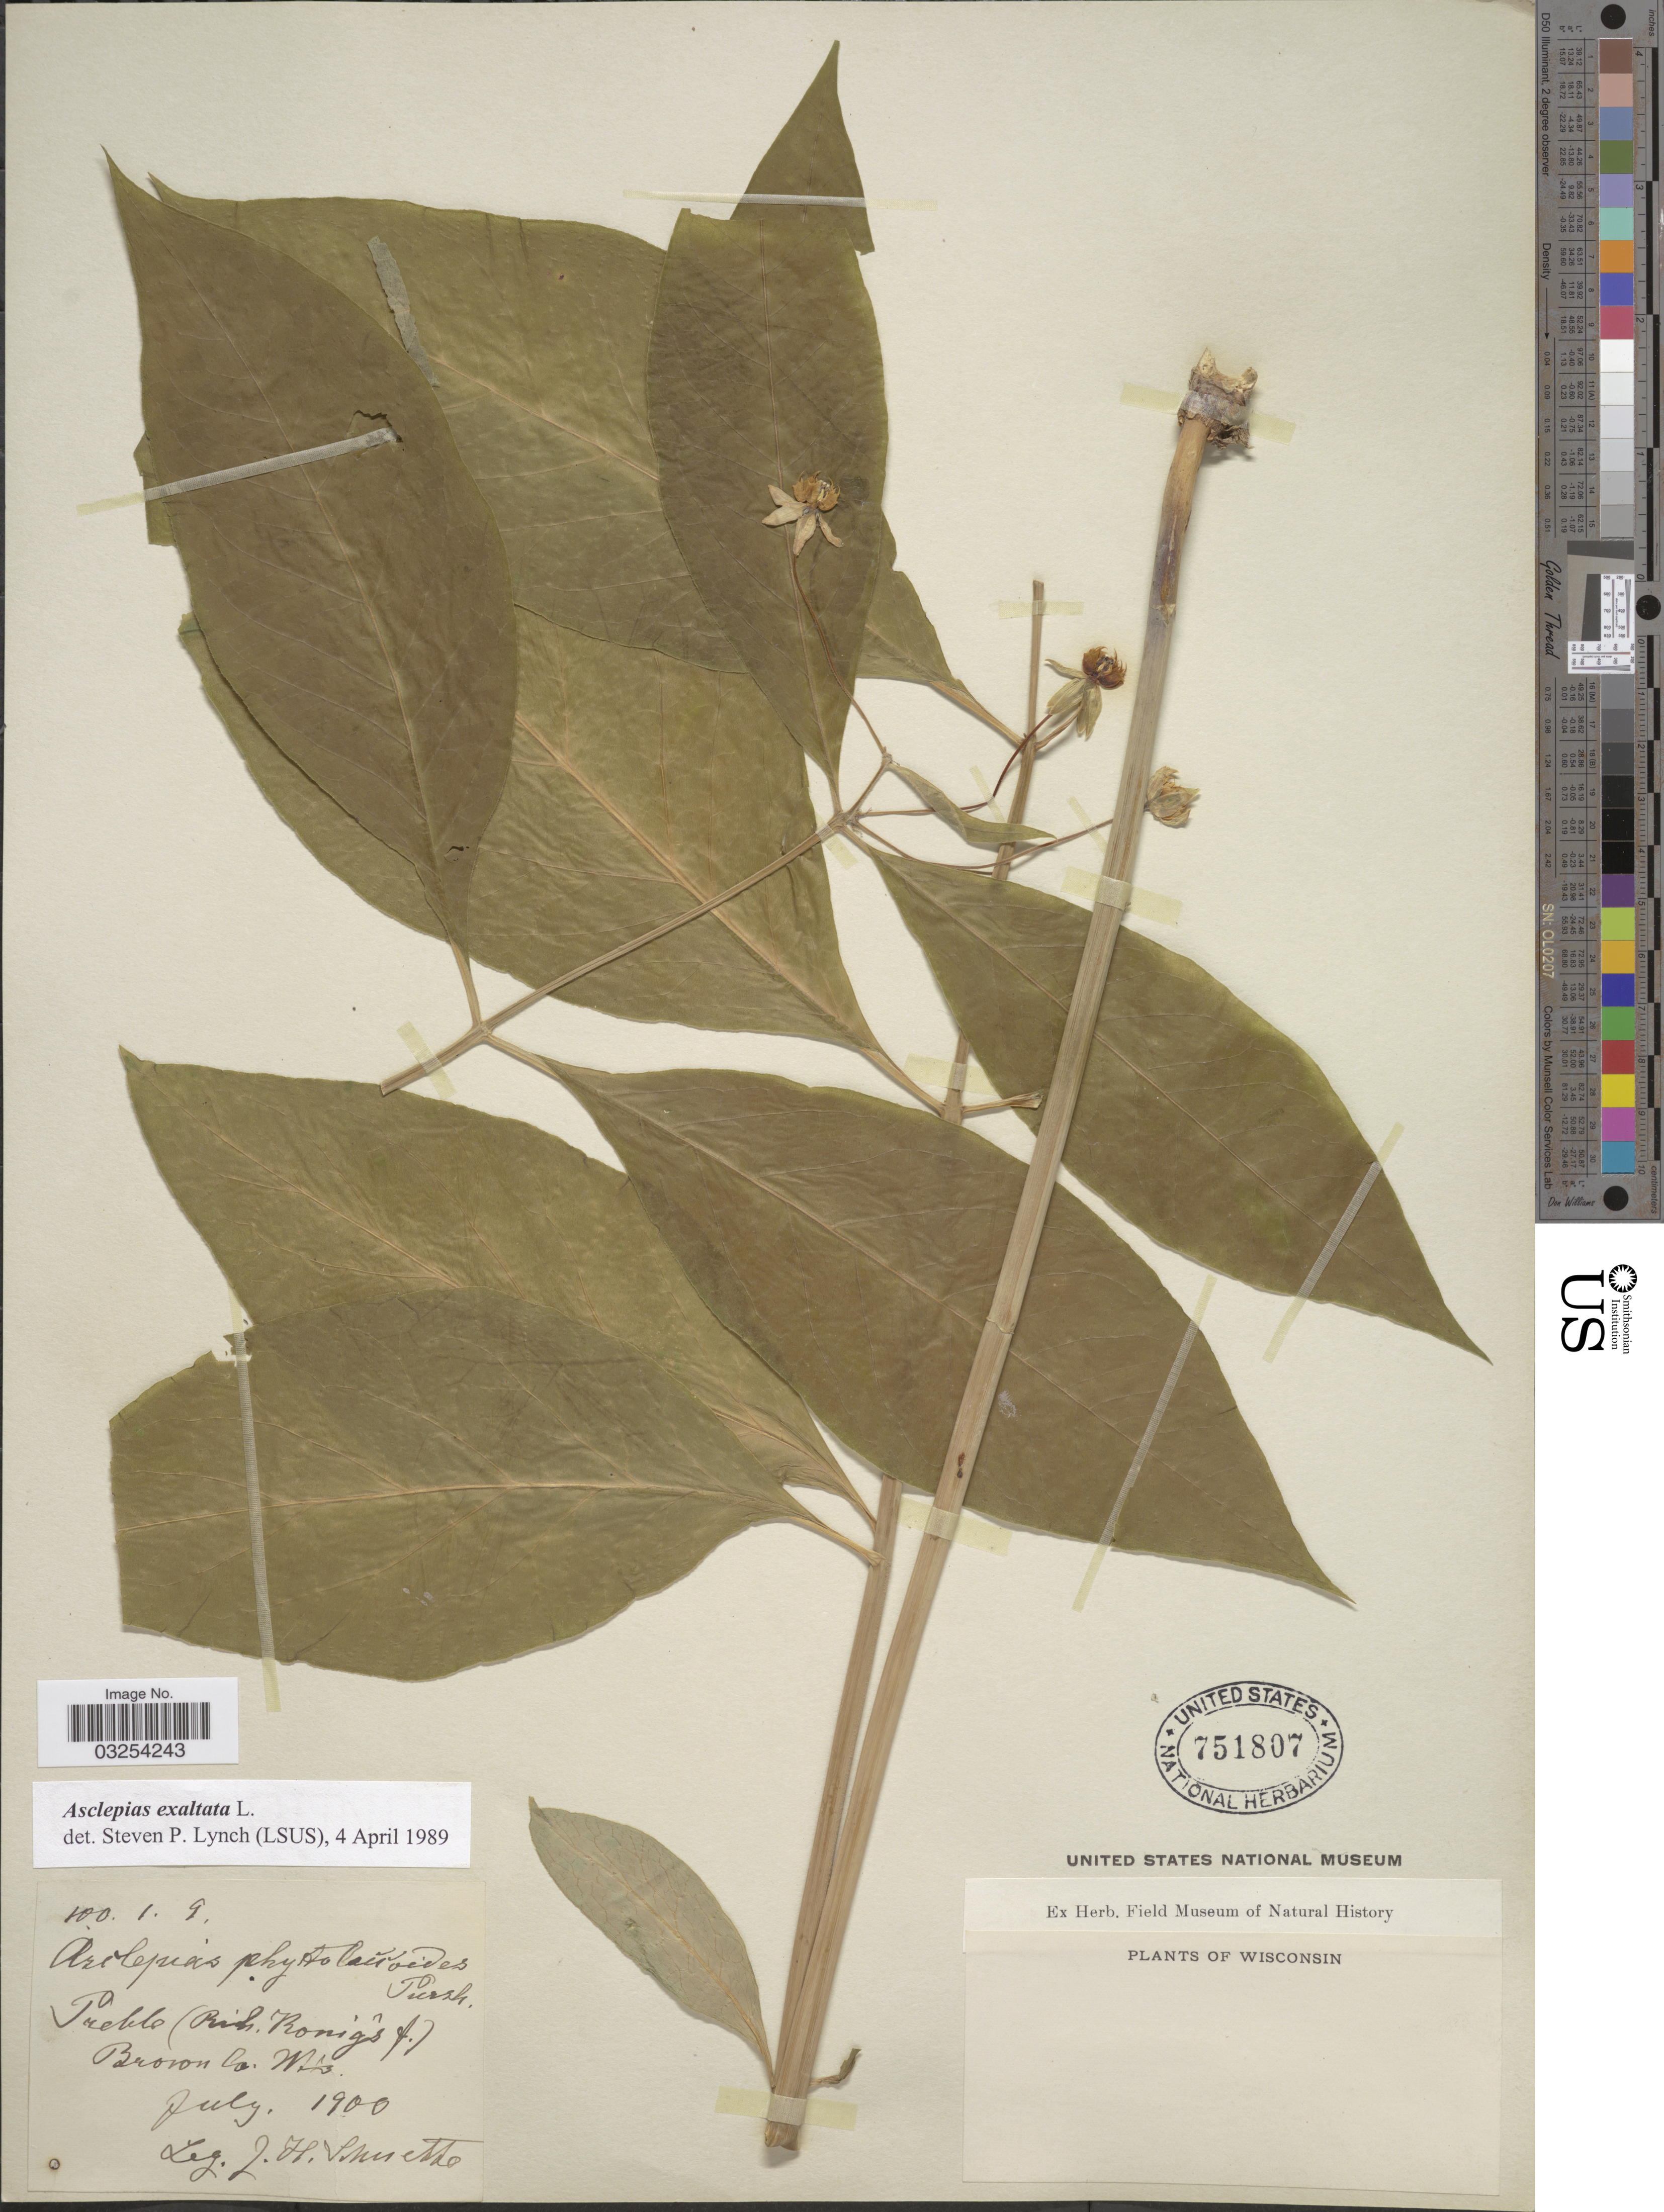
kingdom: Plantae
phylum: Tracheophyta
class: Magnoliopsida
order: Gentianales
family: Apocynaceae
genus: Asclepias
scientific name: Asclepias exaltata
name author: Muhl.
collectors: J. H. Schuette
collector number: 100.1.9?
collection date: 1900-07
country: United States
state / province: Wisconsin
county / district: Brown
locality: Preble (Rich. Roeing's f.), Brown Co.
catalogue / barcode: US 751807